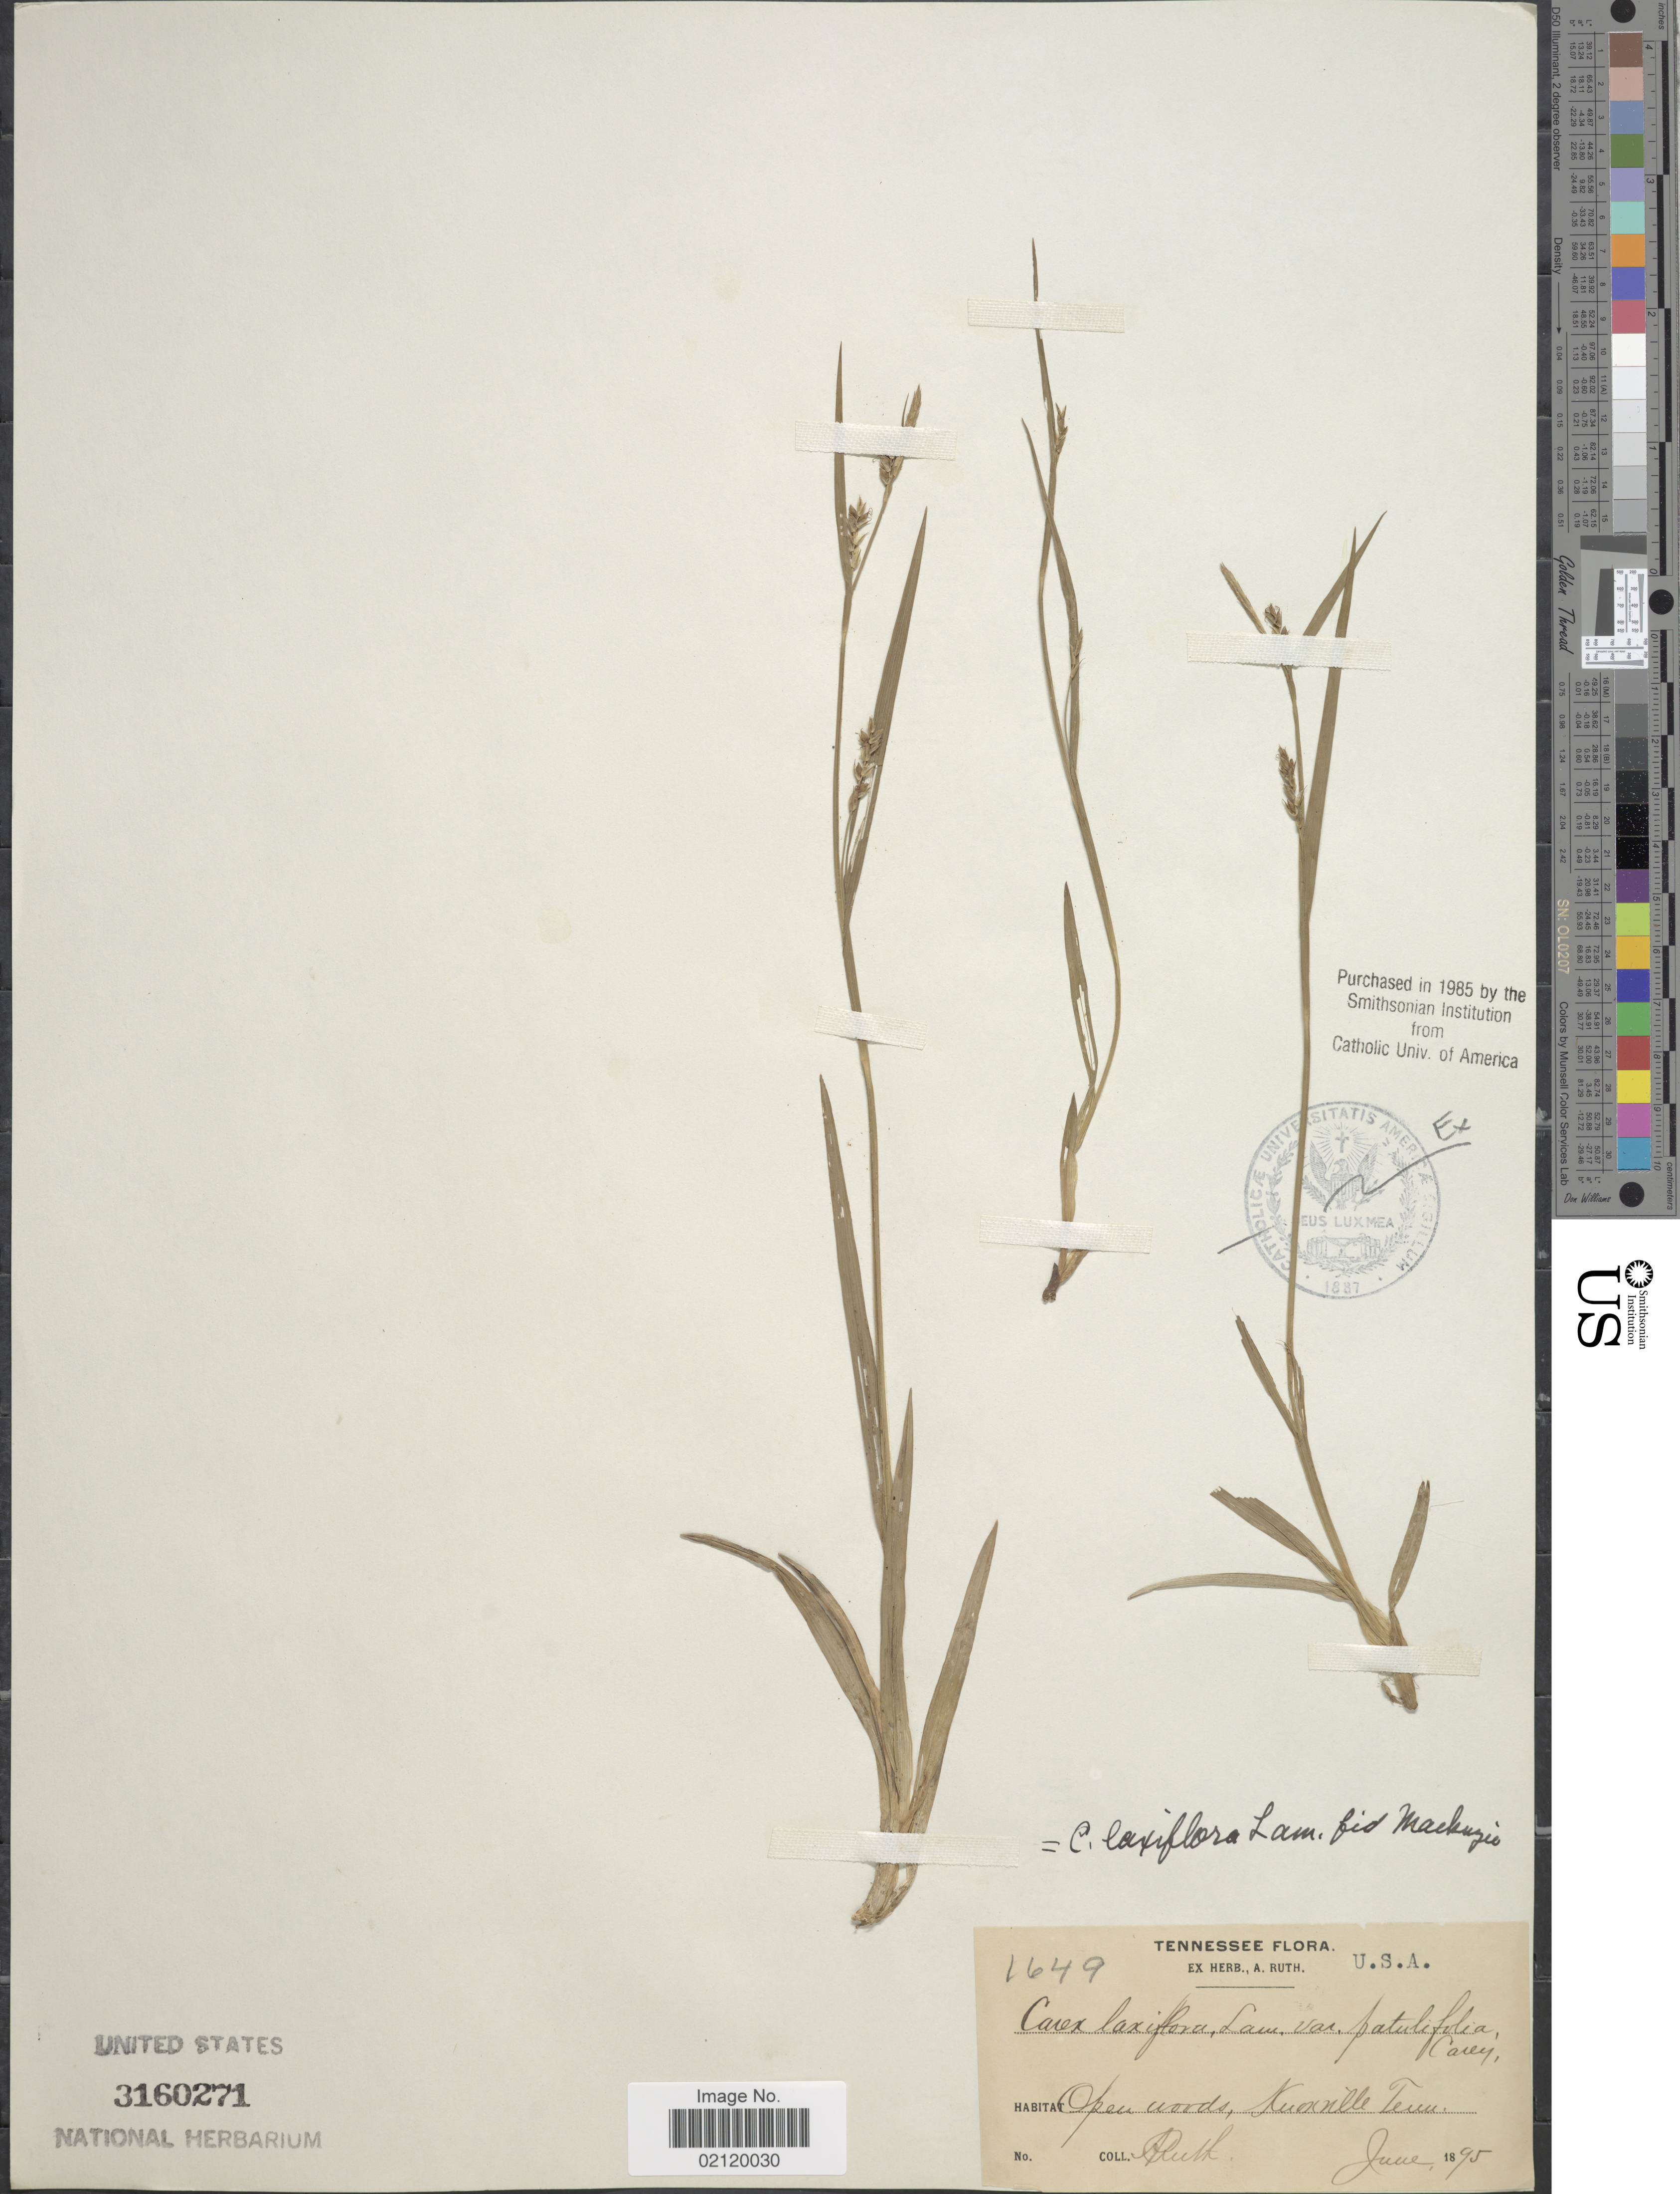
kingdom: Plantae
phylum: Tracheophyta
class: Liliopsida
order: Poales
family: Cyperaceae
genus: Carex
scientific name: Carex laxiflora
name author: Lam.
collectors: A. Ruth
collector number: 1649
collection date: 1895-06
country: United States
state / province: Tennessee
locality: U.S.A. Knoxville Tenn.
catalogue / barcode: US 31602714